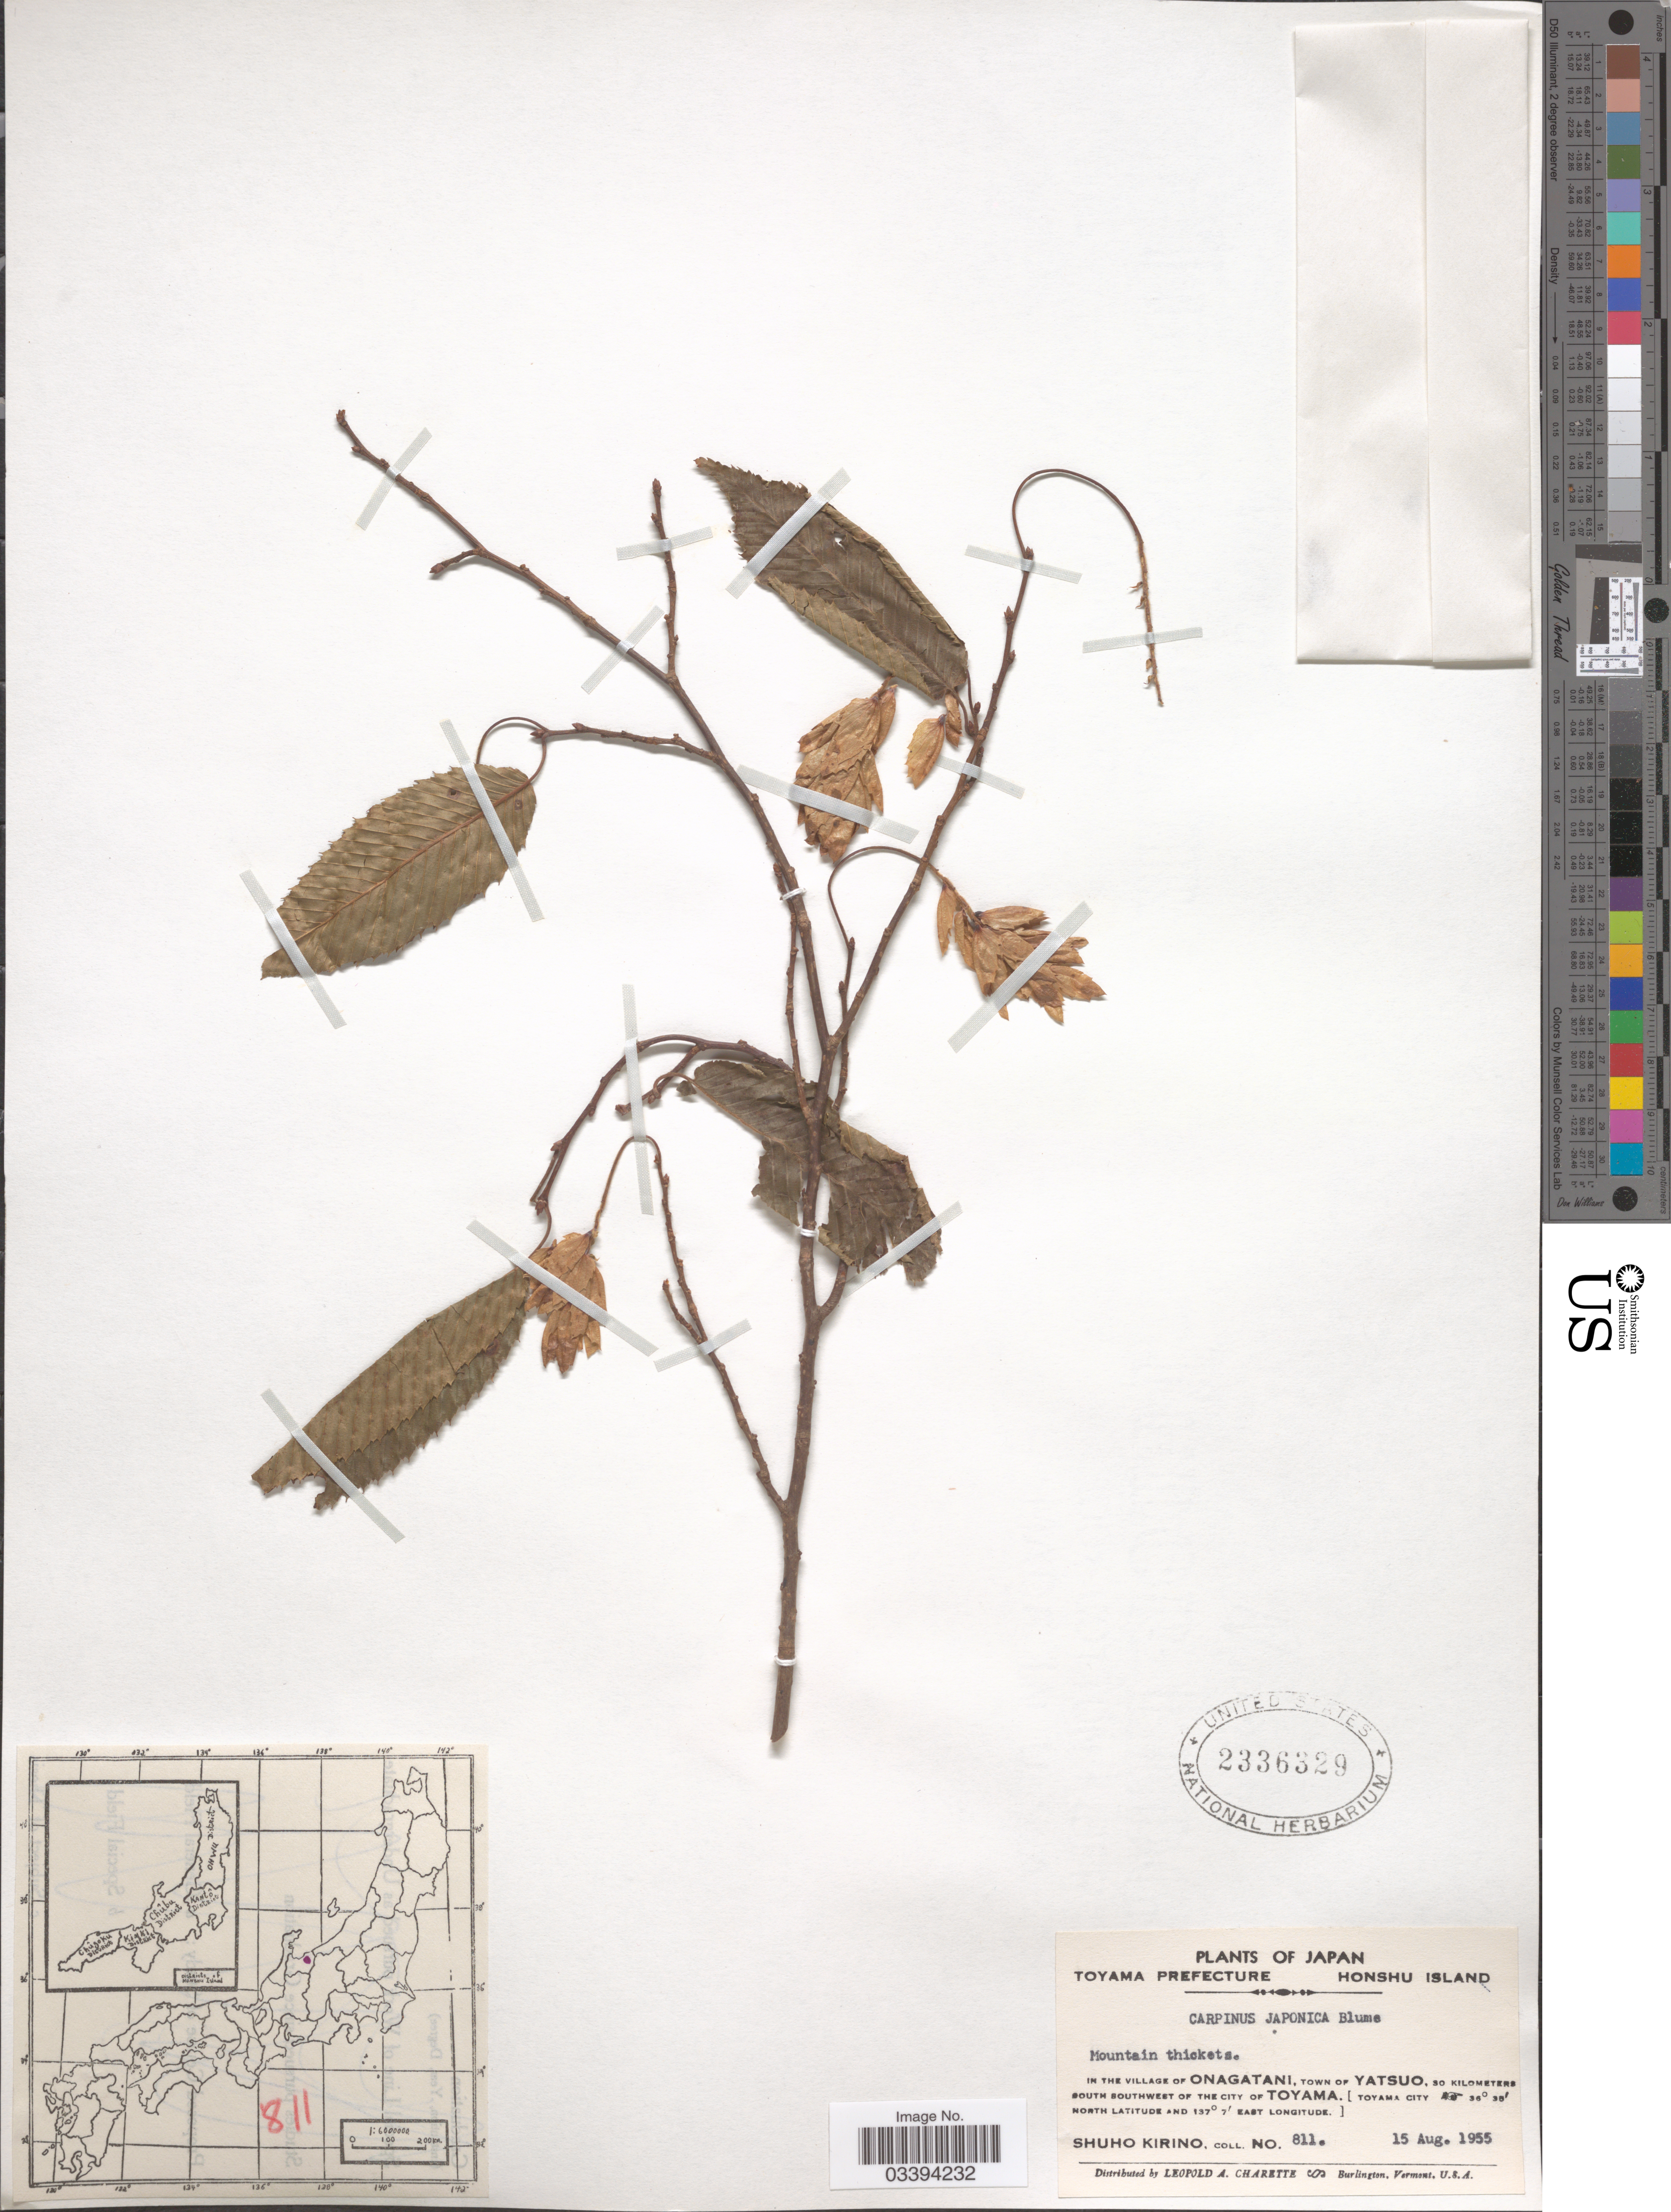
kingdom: Plantae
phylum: Tracheophyta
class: Magnoliopsida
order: Fagales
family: Betulaceae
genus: Carpinus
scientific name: Carpinus japonica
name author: Blume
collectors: S. Kirino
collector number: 811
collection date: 1955-08-15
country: Japan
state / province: Toyama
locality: Toyama Prefecture. Honshu Island. Mountain thickets.In the village of Onagatani, town of Yatsuo, 80 kilometers south southwest of the city of Toyama.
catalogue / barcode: US 2336329